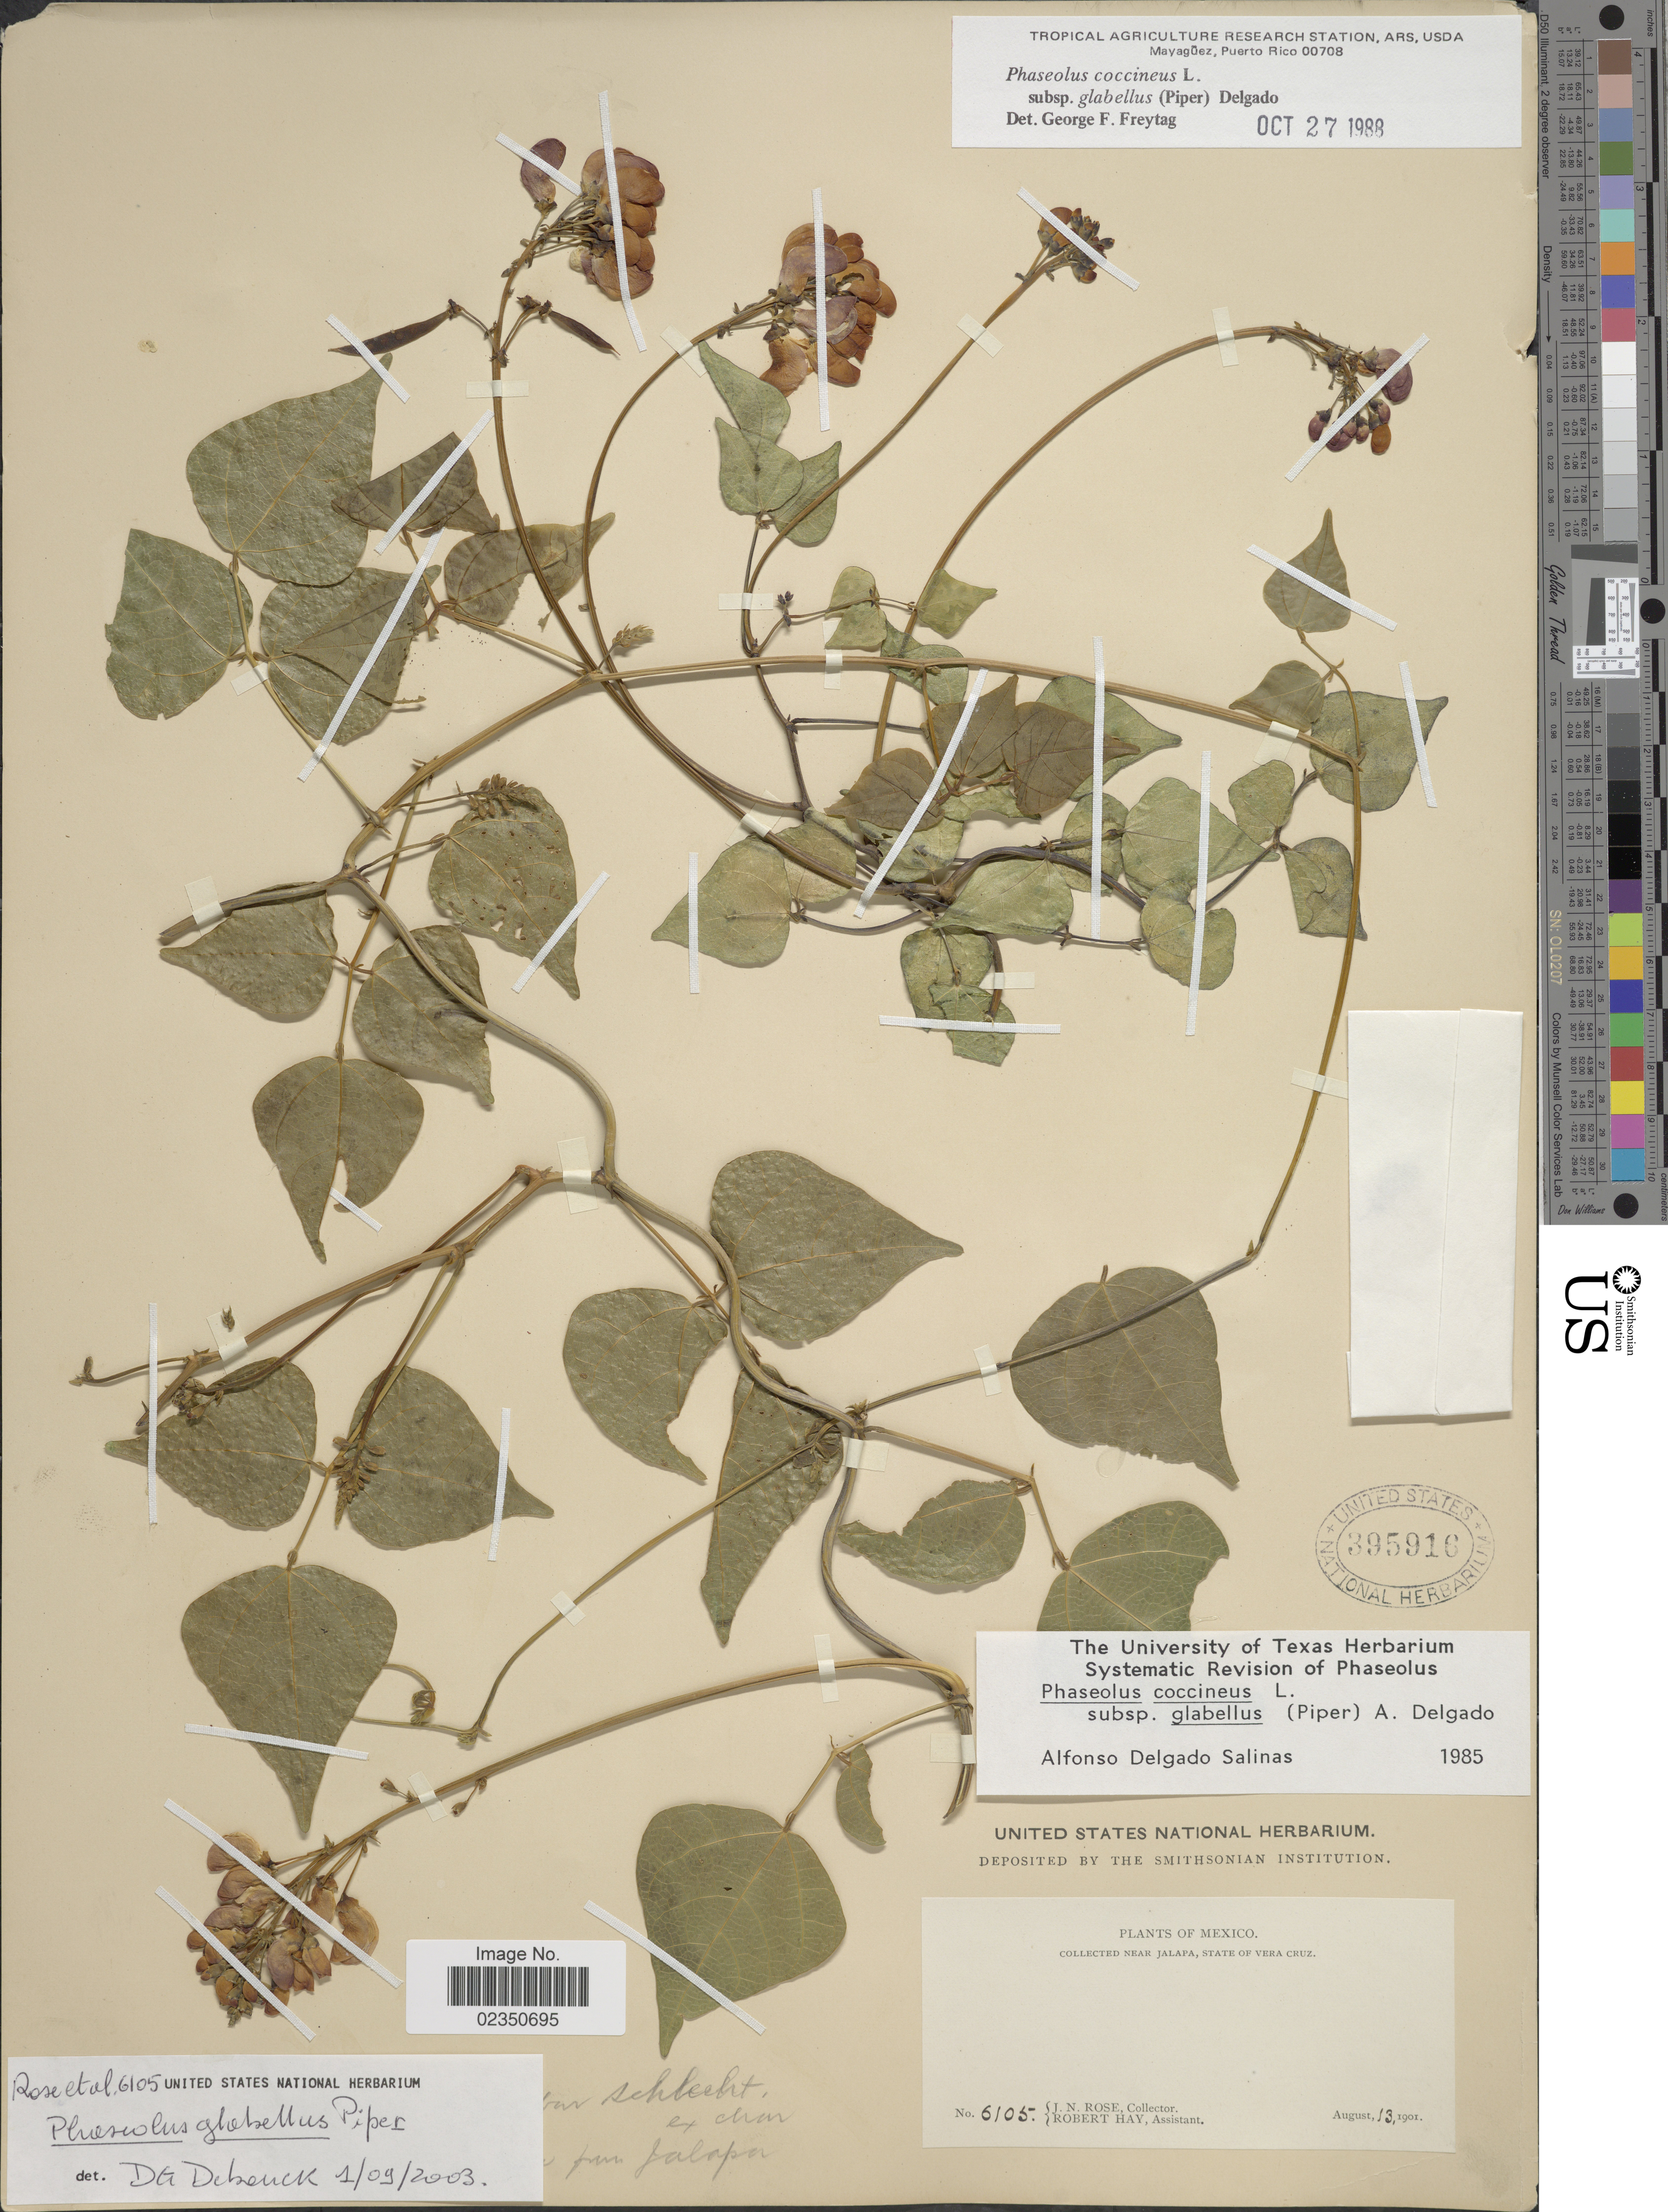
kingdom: Plantae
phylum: Tracheophyta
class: Magnoliopsida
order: Fabales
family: Fabaceae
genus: Phaseolus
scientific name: Phaseolus glabellus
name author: Piper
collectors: J. N. Rose & R. Hay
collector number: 6105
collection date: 1901-08-13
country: Mexico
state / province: Veracruz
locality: Near Jalapa, State of Vera Cruz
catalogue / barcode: US 395916